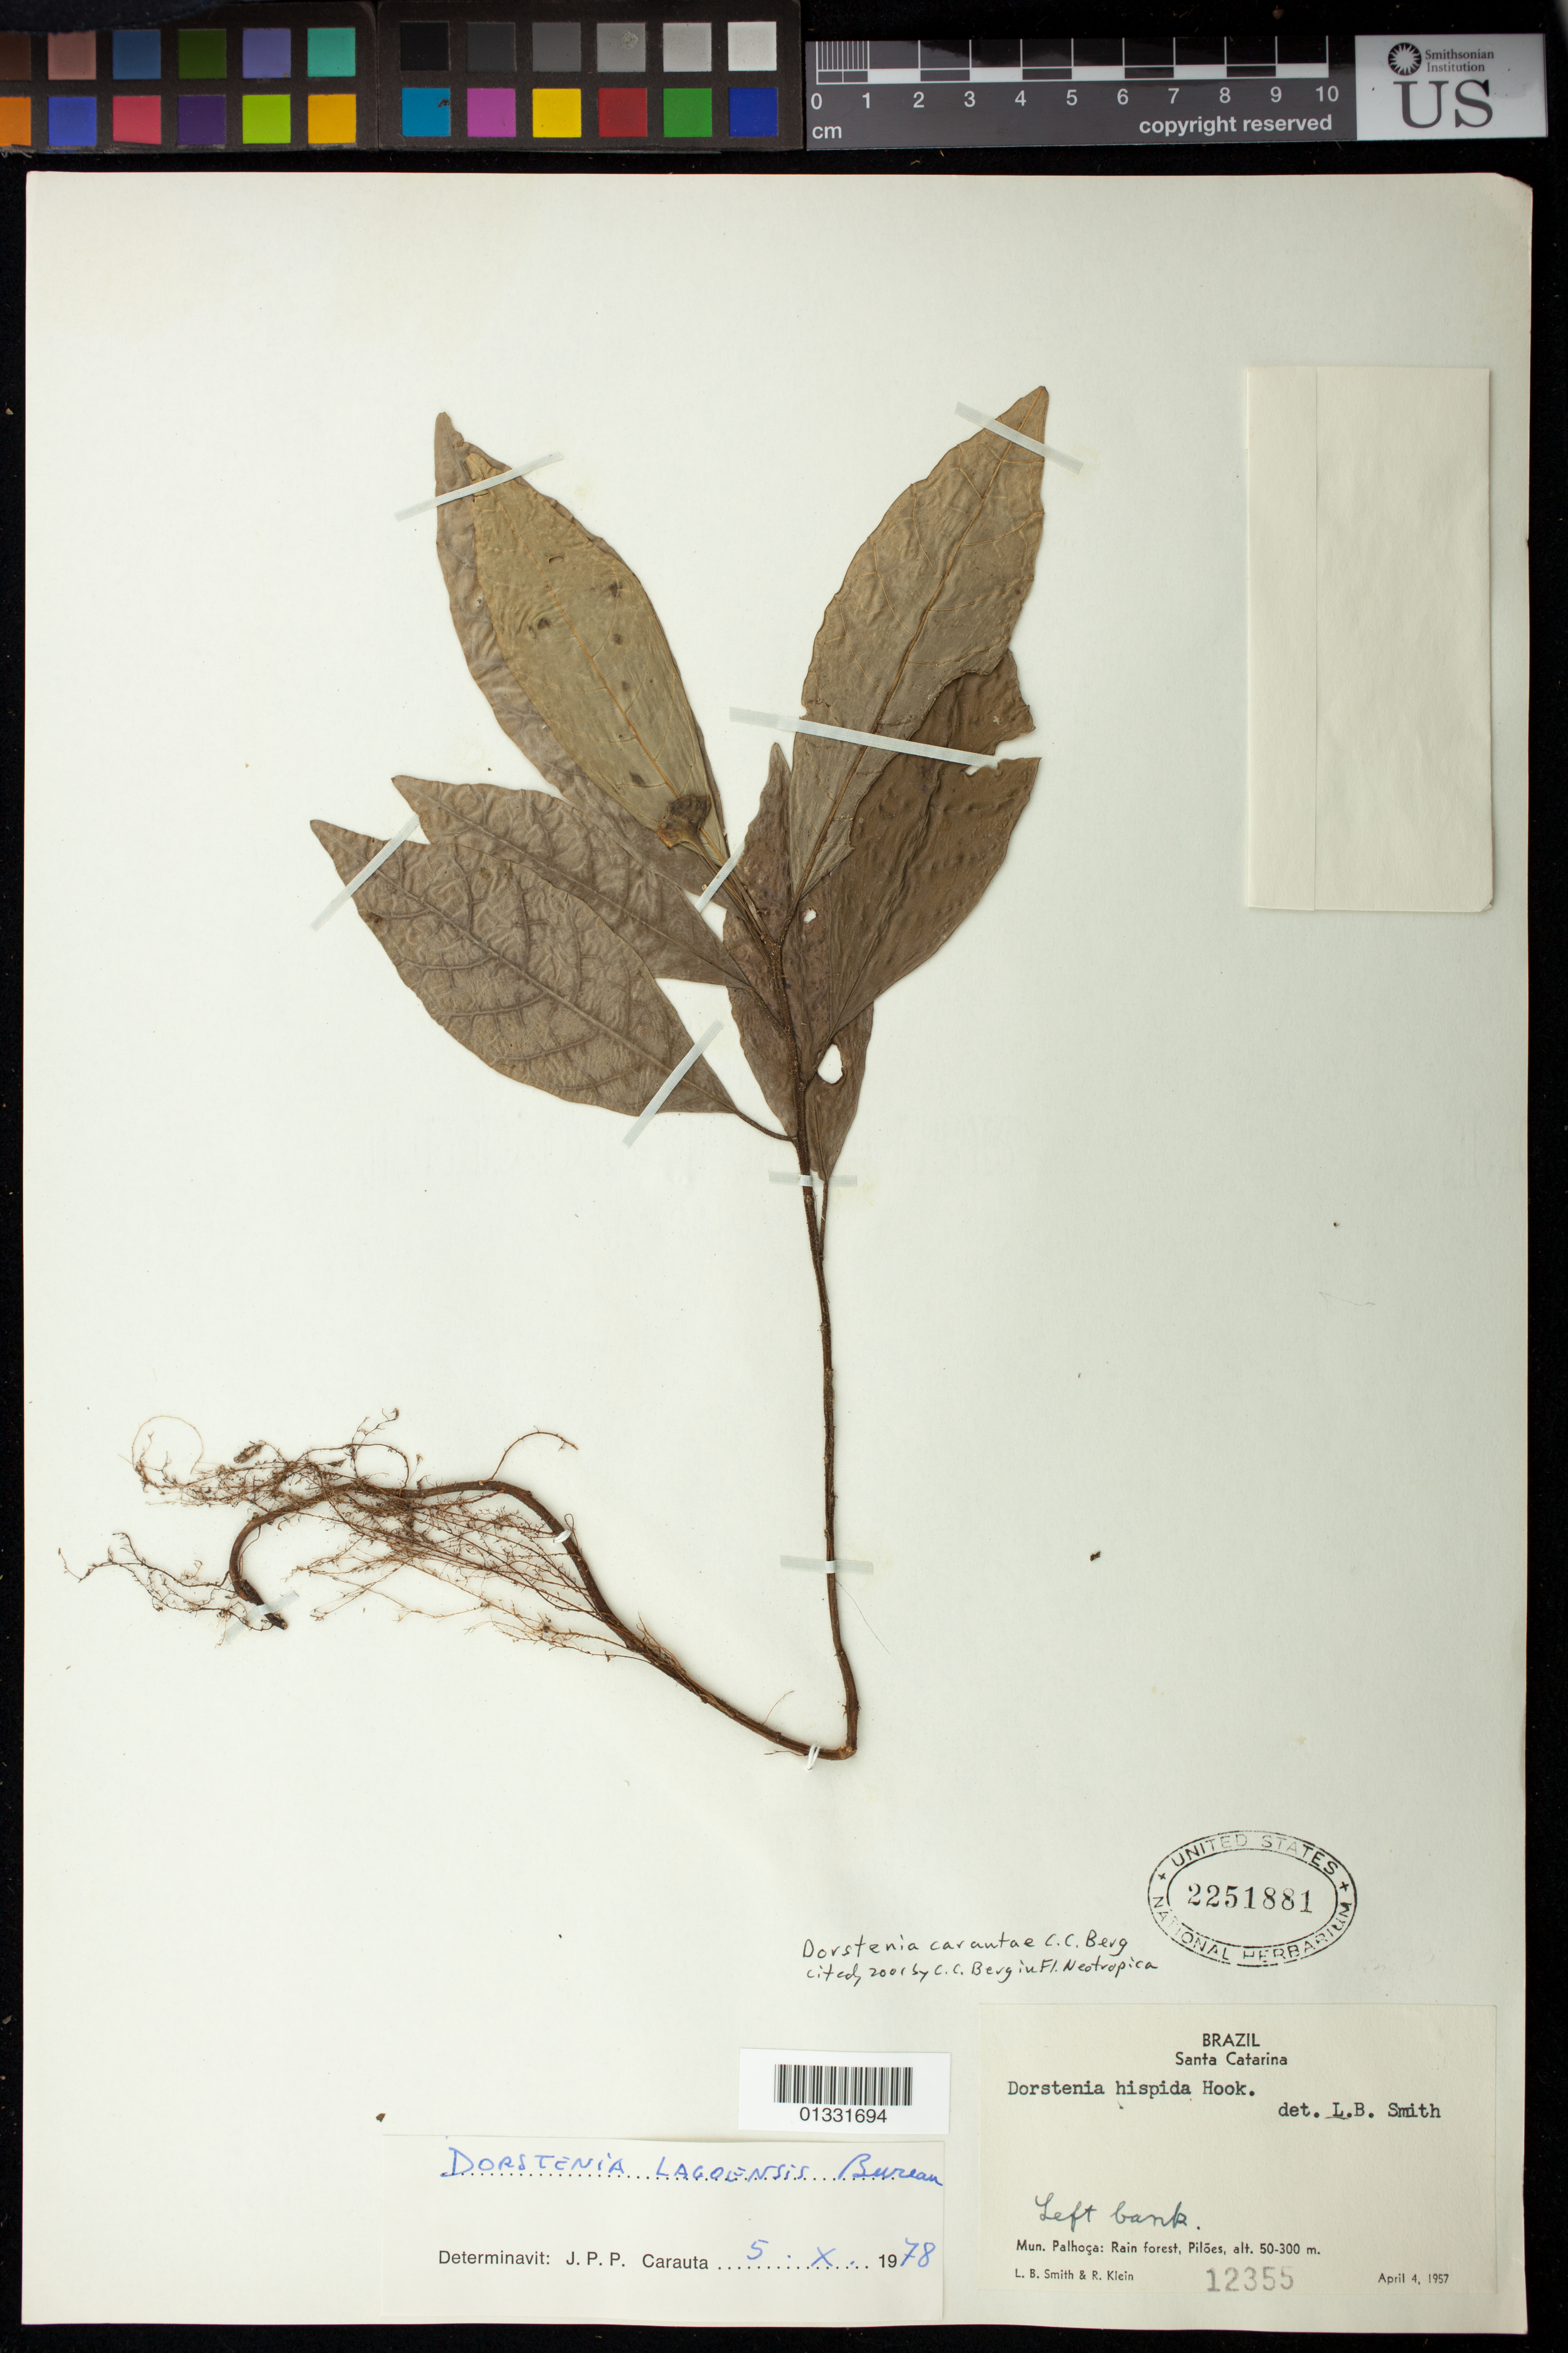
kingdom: Plantae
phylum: Tracheophyta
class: Magnoliopsida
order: Rosales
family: Moraceae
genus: Dorstenia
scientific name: Dorstenia carautae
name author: C.C. Berg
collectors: L. Smith & R. M. Klein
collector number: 12355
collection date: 1957-04-04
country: Brazil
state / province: Santa Catarina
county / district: Palhoça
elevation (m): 50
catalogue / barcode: US 2251881